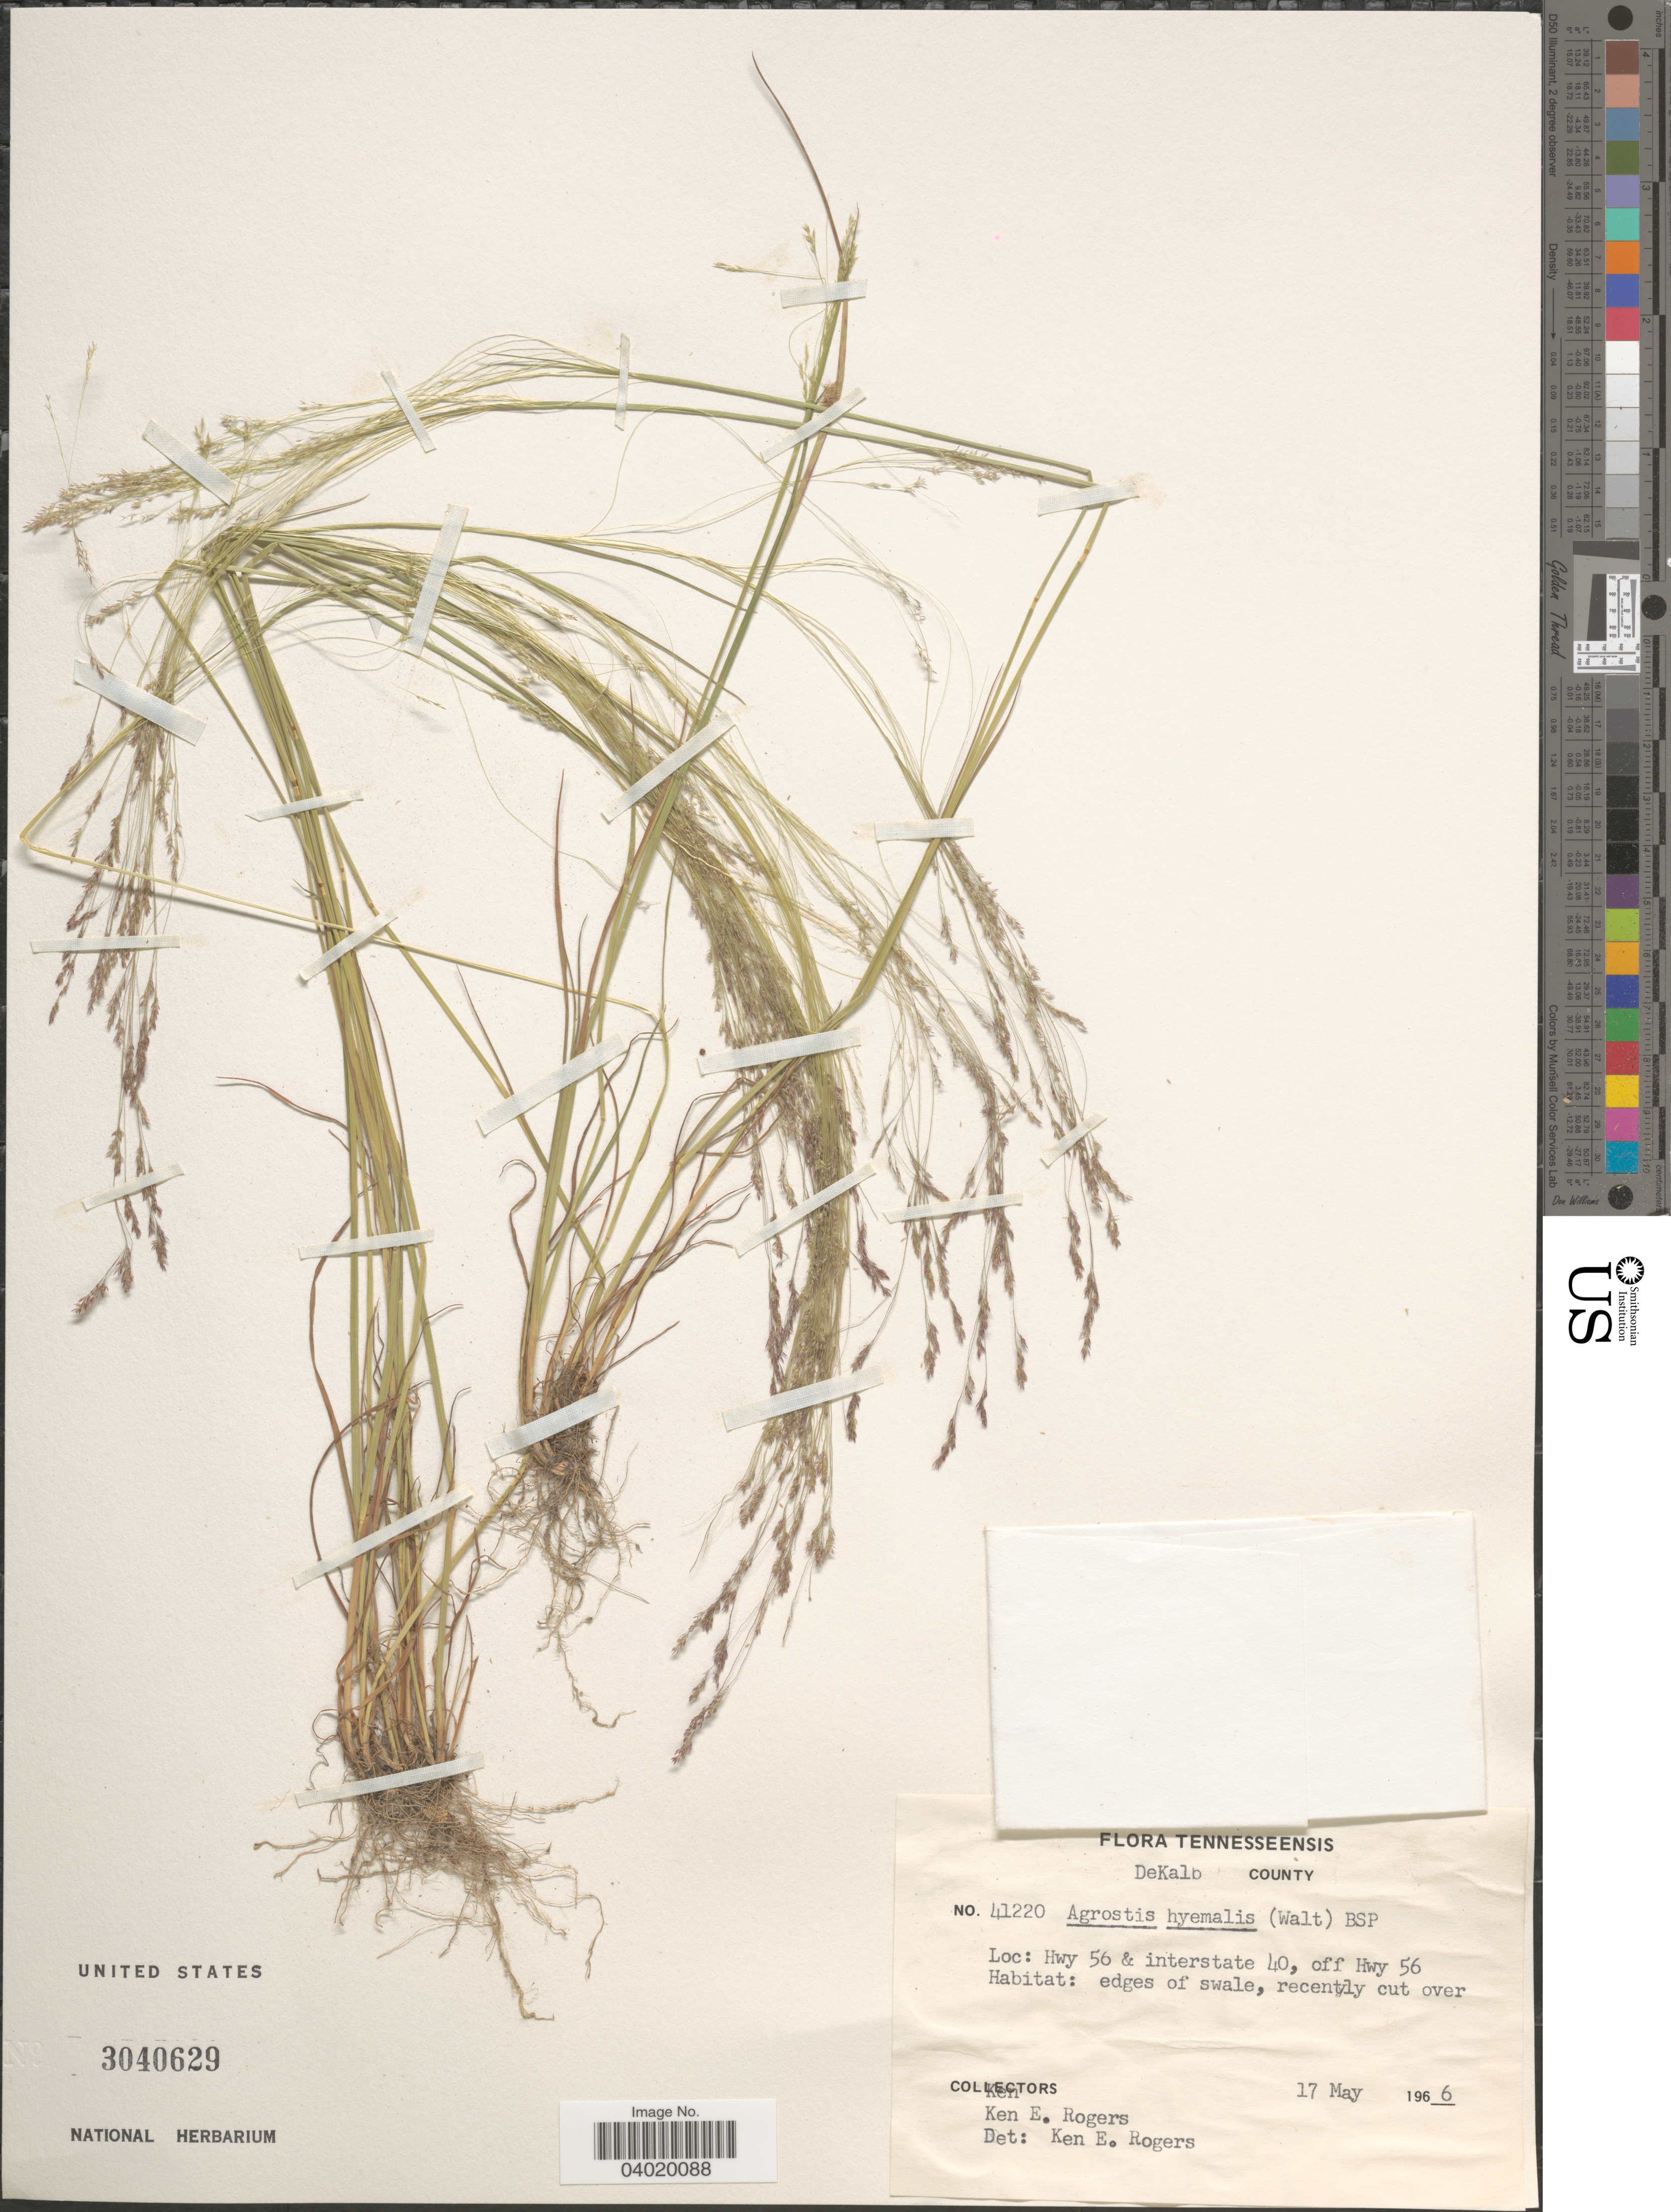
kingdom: Plantae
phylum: Tracheophyta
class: Liliopsida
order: Poales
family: Poaceae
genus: Agrostis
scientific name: Agrostis hyemalis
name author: (Walter) Britton et al.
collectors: Ken & K. Rogers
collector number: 41220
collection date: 1966-05-17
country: United States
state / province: Tennessee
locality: DeKalb County. Hwy 56 & interstate 40, off Hwy 56.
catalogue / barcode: US 3040629